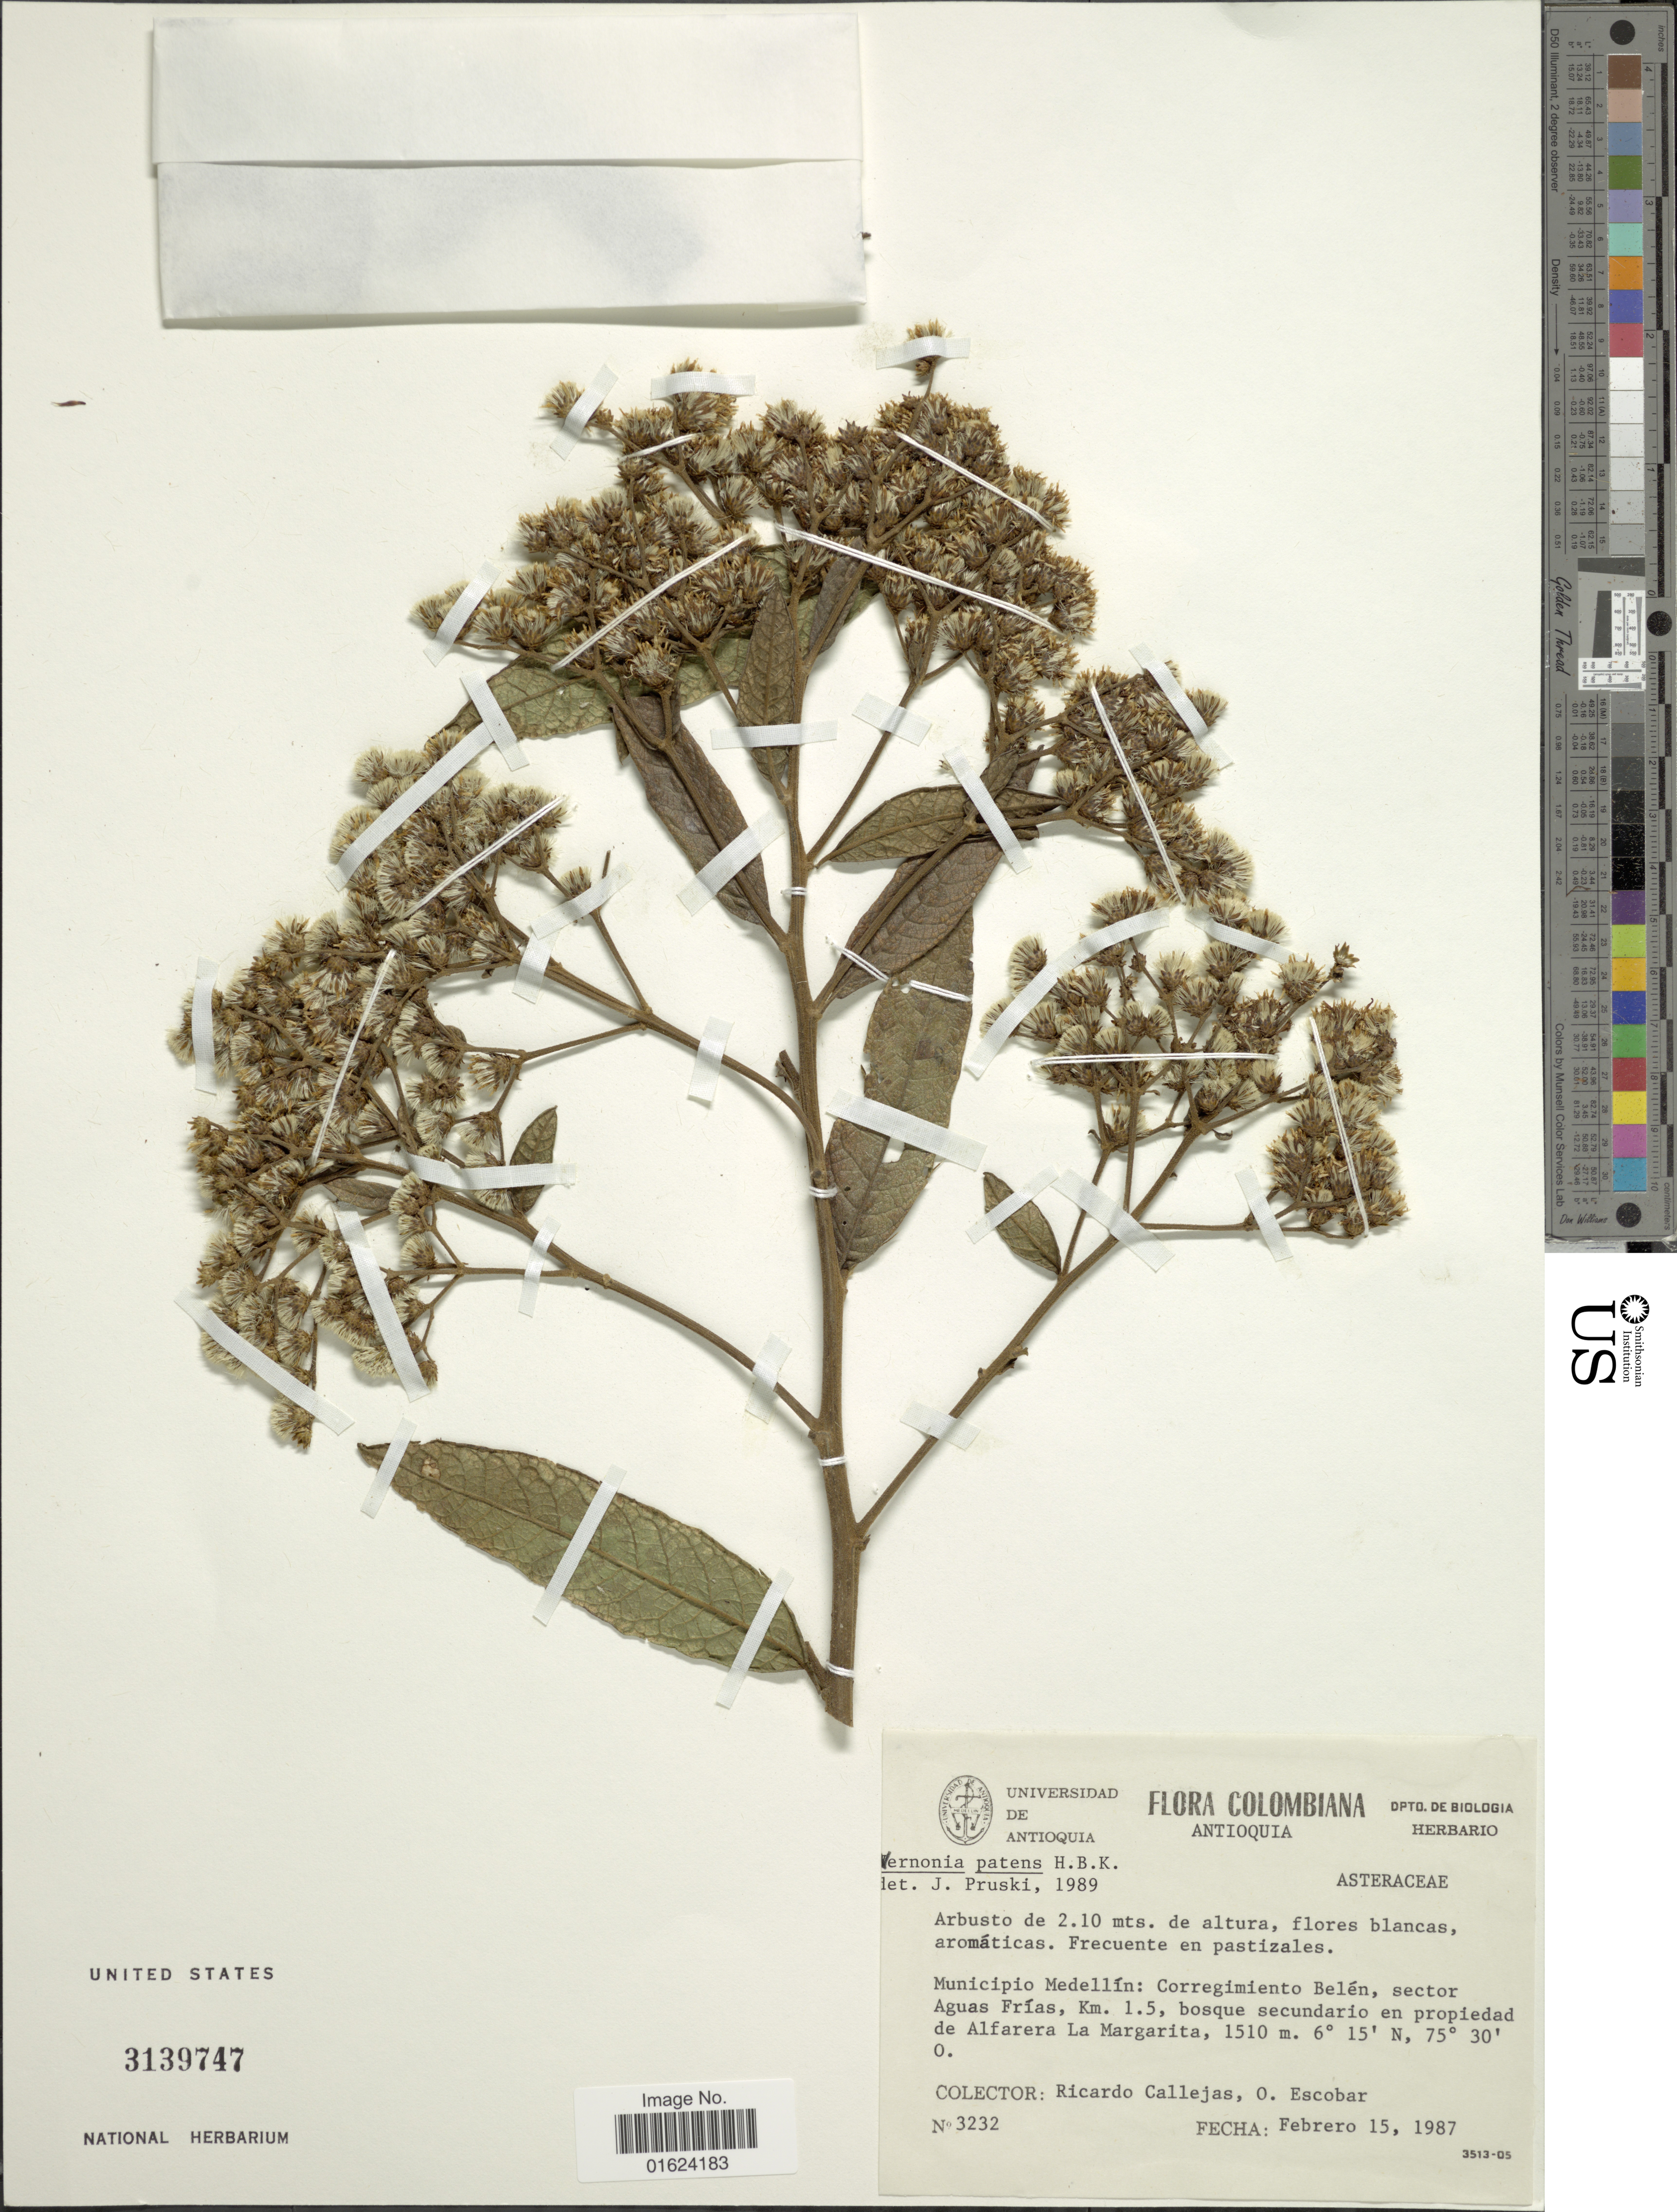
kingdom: Plantae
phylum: Tracheophyta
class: Magnoliopsida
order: Asterales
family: Asteraceae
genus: Vernonanthura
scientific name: Vernonanthura patens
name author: (Kunth) H. Rob.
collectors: R. Callejas & O. D. Escobar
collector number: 3232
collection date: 1987-02-15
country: Colombia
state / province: Antioquia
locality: Antioquia, Municipio Medellin: Corregimienta Belen, sector Aguas Frias, Km. 1.5, bosque secundario en propiedad de Alfarera La Margarita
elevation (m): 1510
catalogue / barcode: US 3139747